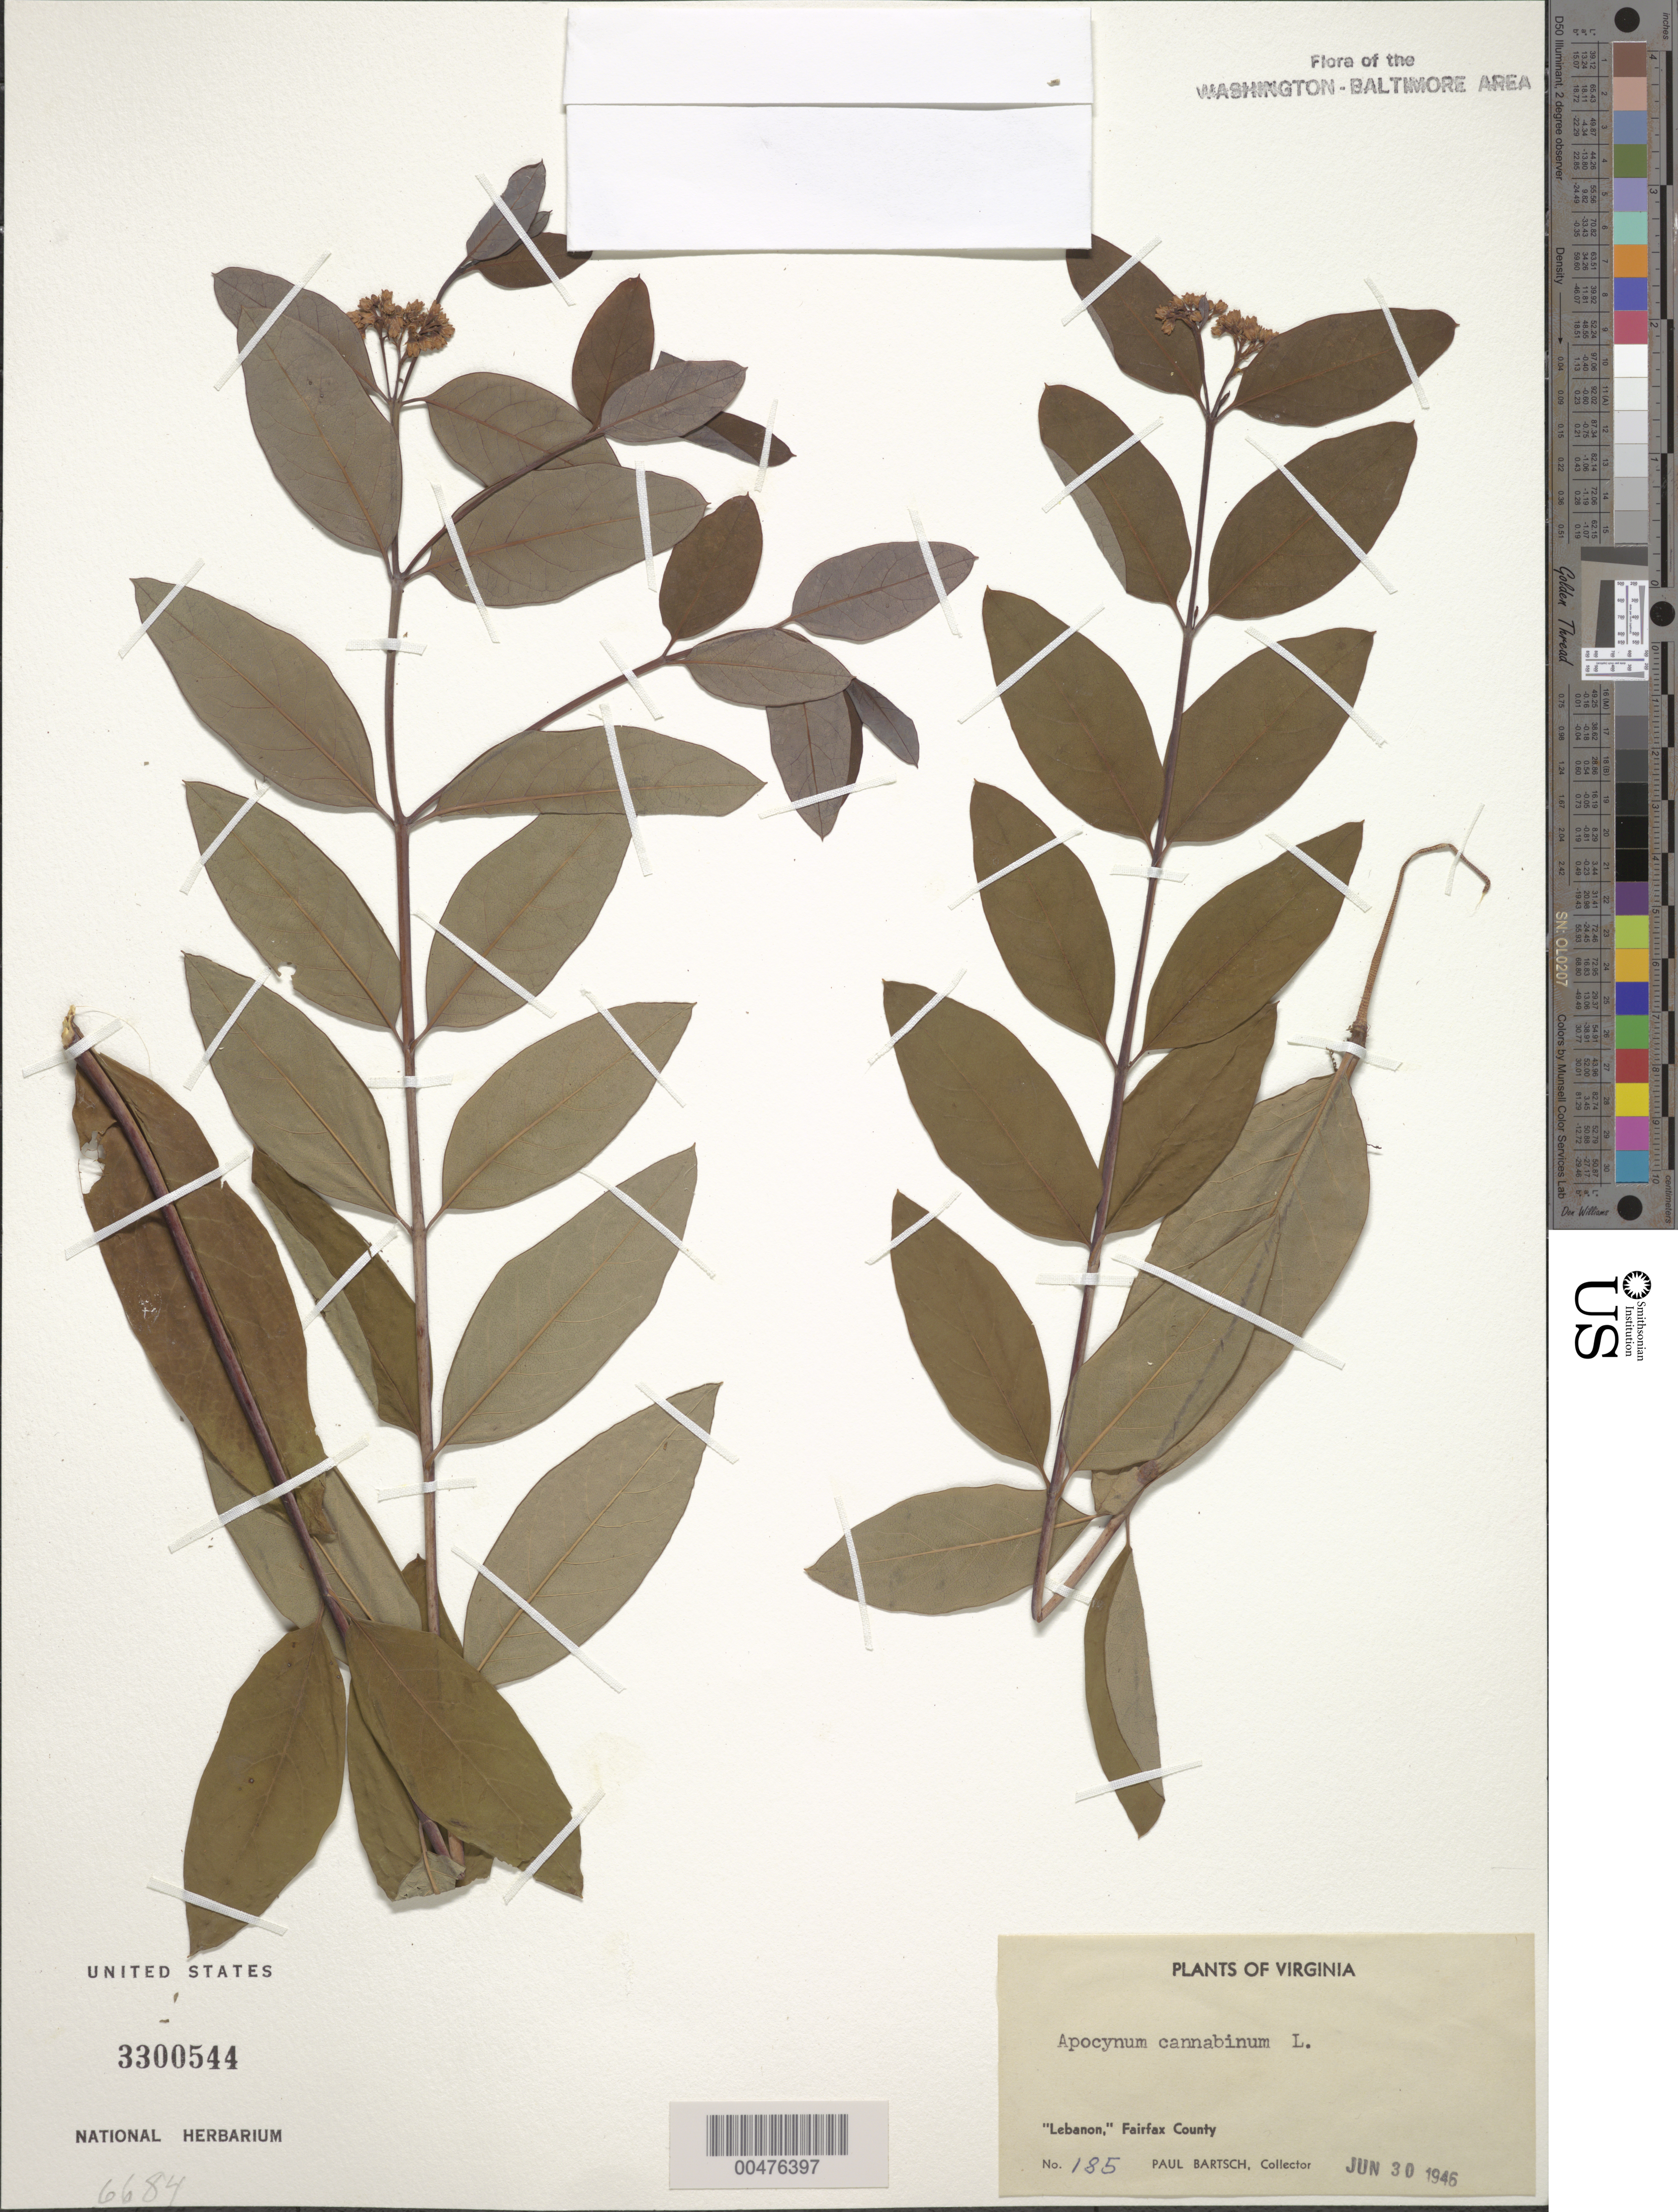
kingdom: Plantae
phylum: Tracheophyta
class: Magnoliopsida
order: Gentianales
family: Apocynaceae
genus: Apocynum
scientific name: Apocynum cannabinum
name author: L.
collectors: P. Bartsch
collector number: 185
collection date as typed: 30 Jun 1946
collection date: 1946-06-30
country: United States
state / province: Virginia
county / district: Fairfax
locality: Lebanon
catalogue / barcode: US 3300544